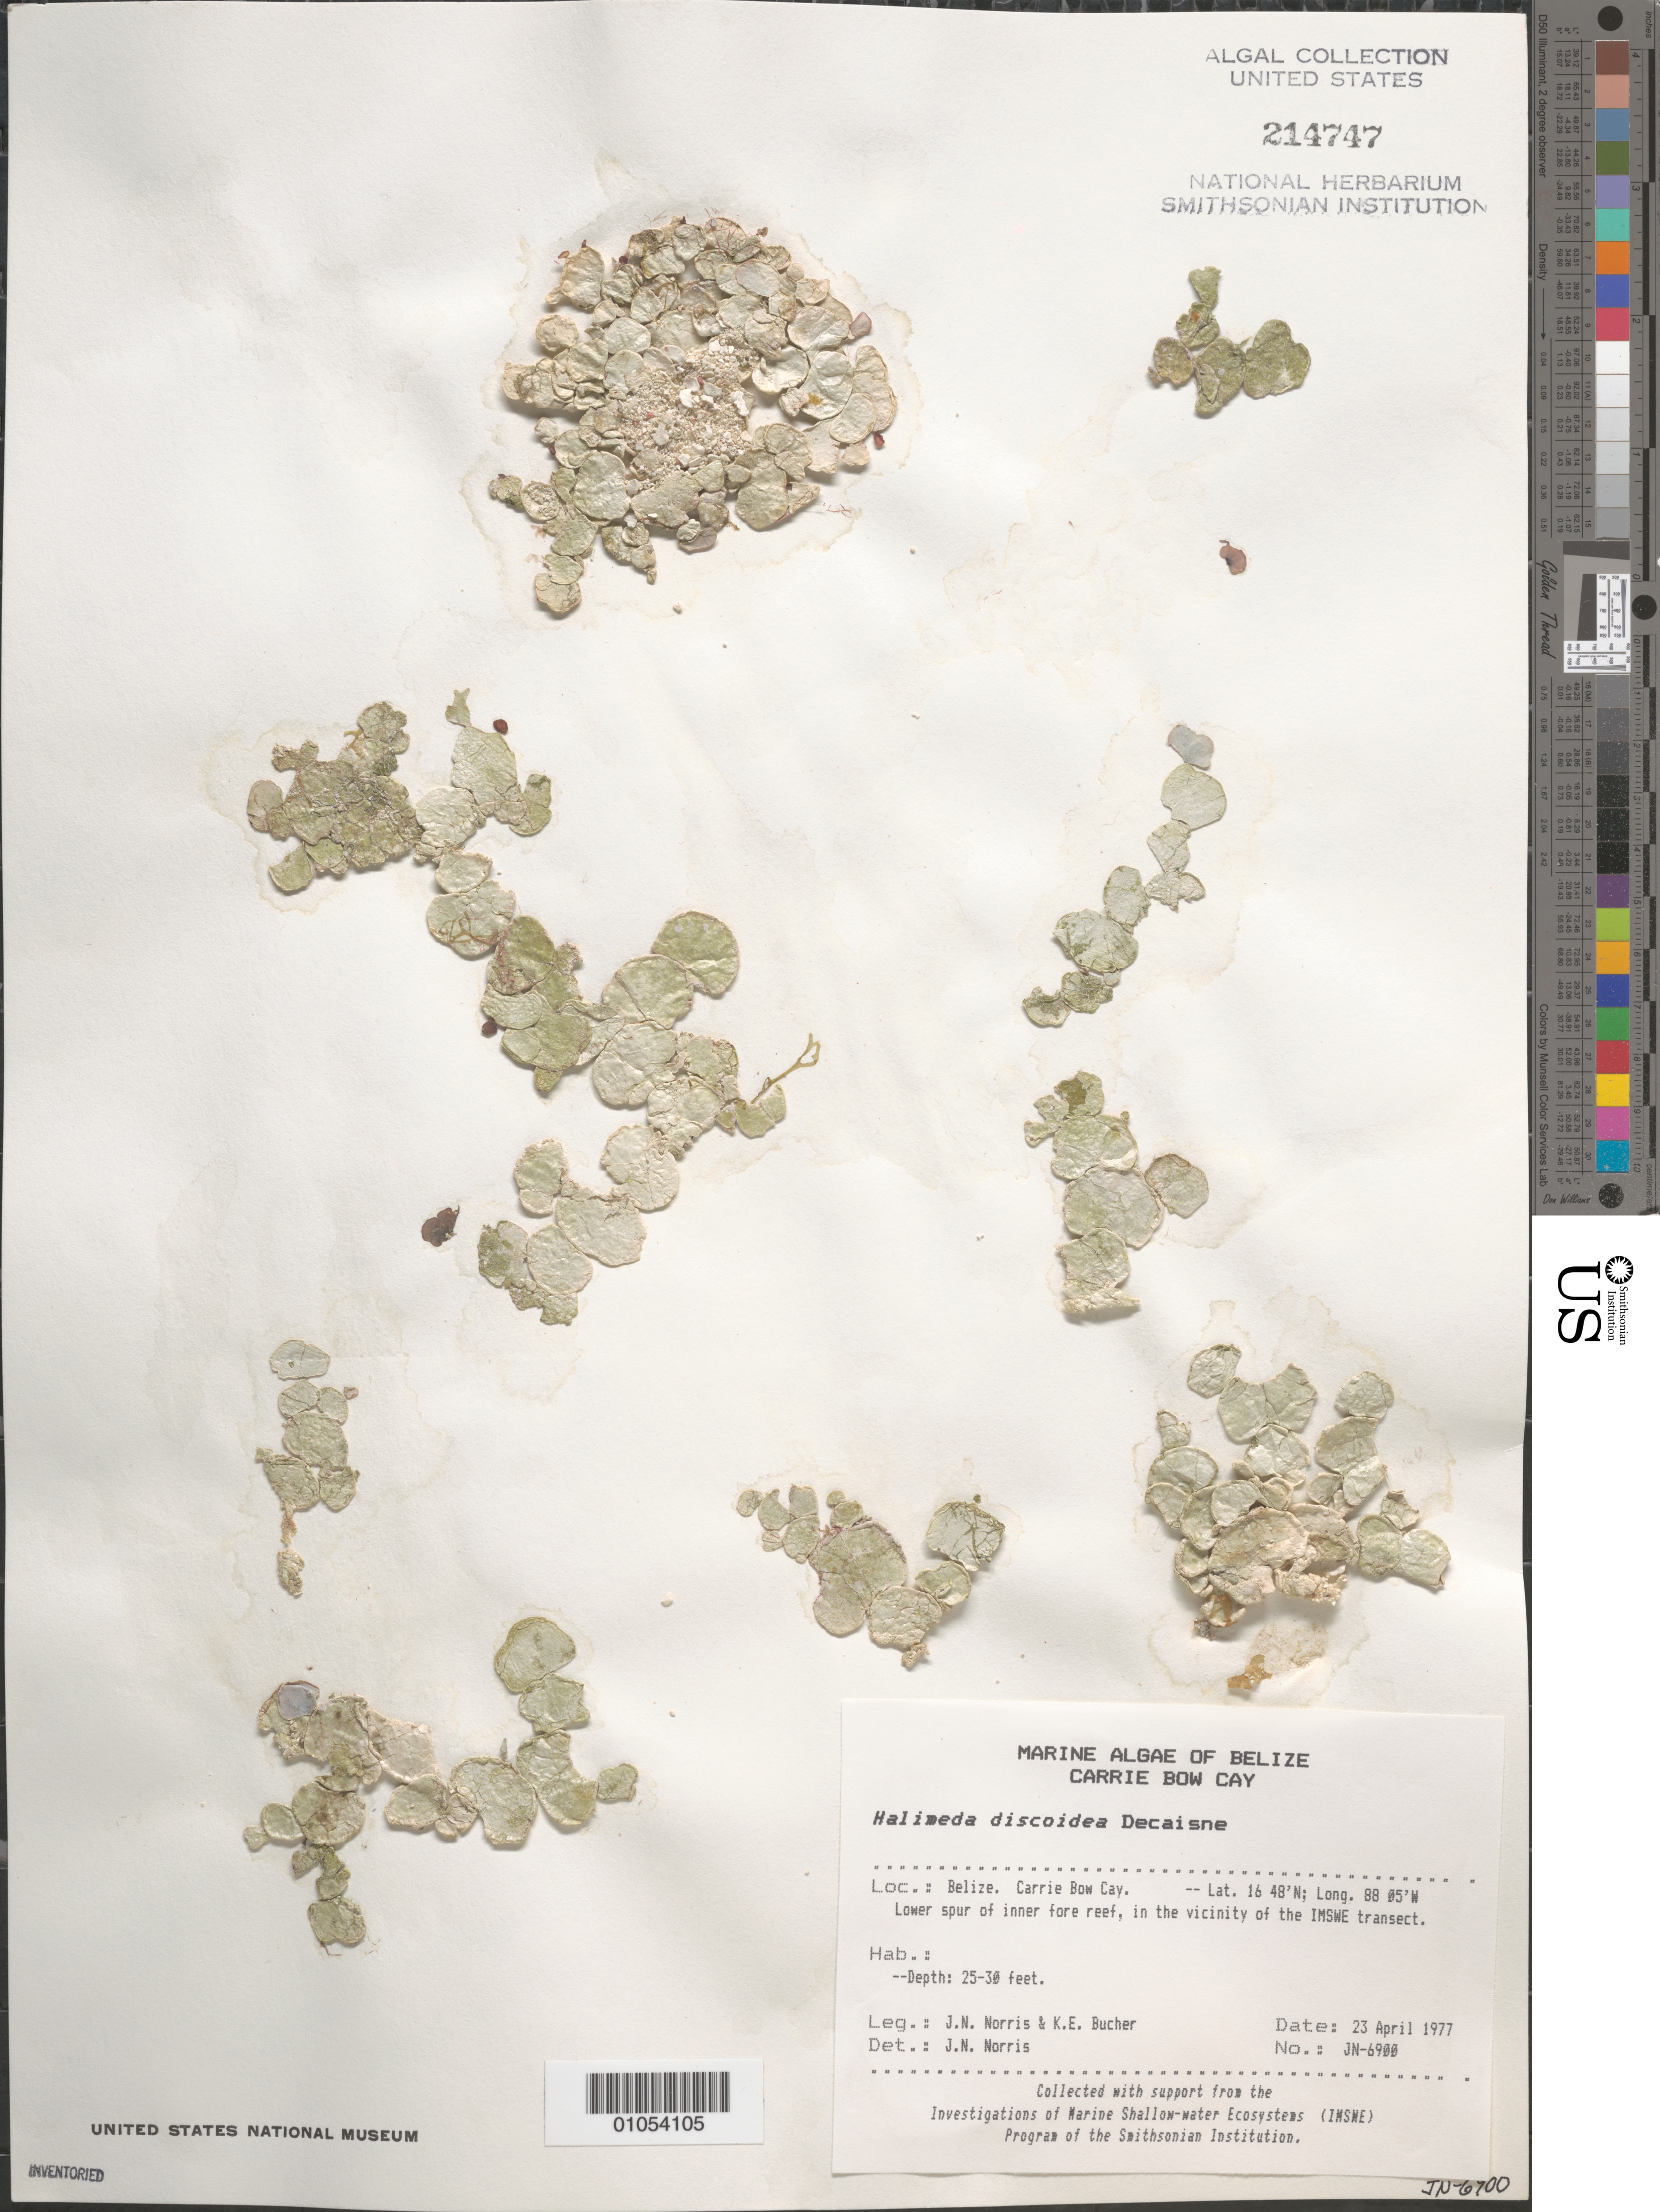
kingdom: Plantae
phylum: Chlorophyta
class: Ulvophyceae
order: Bryopsidales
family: Halimedaceae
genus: Halimeda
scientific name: Halimeda discoidea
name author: Decne.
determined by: Norris, James N.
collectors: J. N. Norris & K. E. Bucher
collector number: JN-6900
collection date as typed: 23 Apr 1977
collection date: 1977-04-23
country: Belize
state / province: Stann Creek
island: Carrie Bow Cay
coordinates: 16 48'N, 88 05'W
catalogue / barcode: US 214747